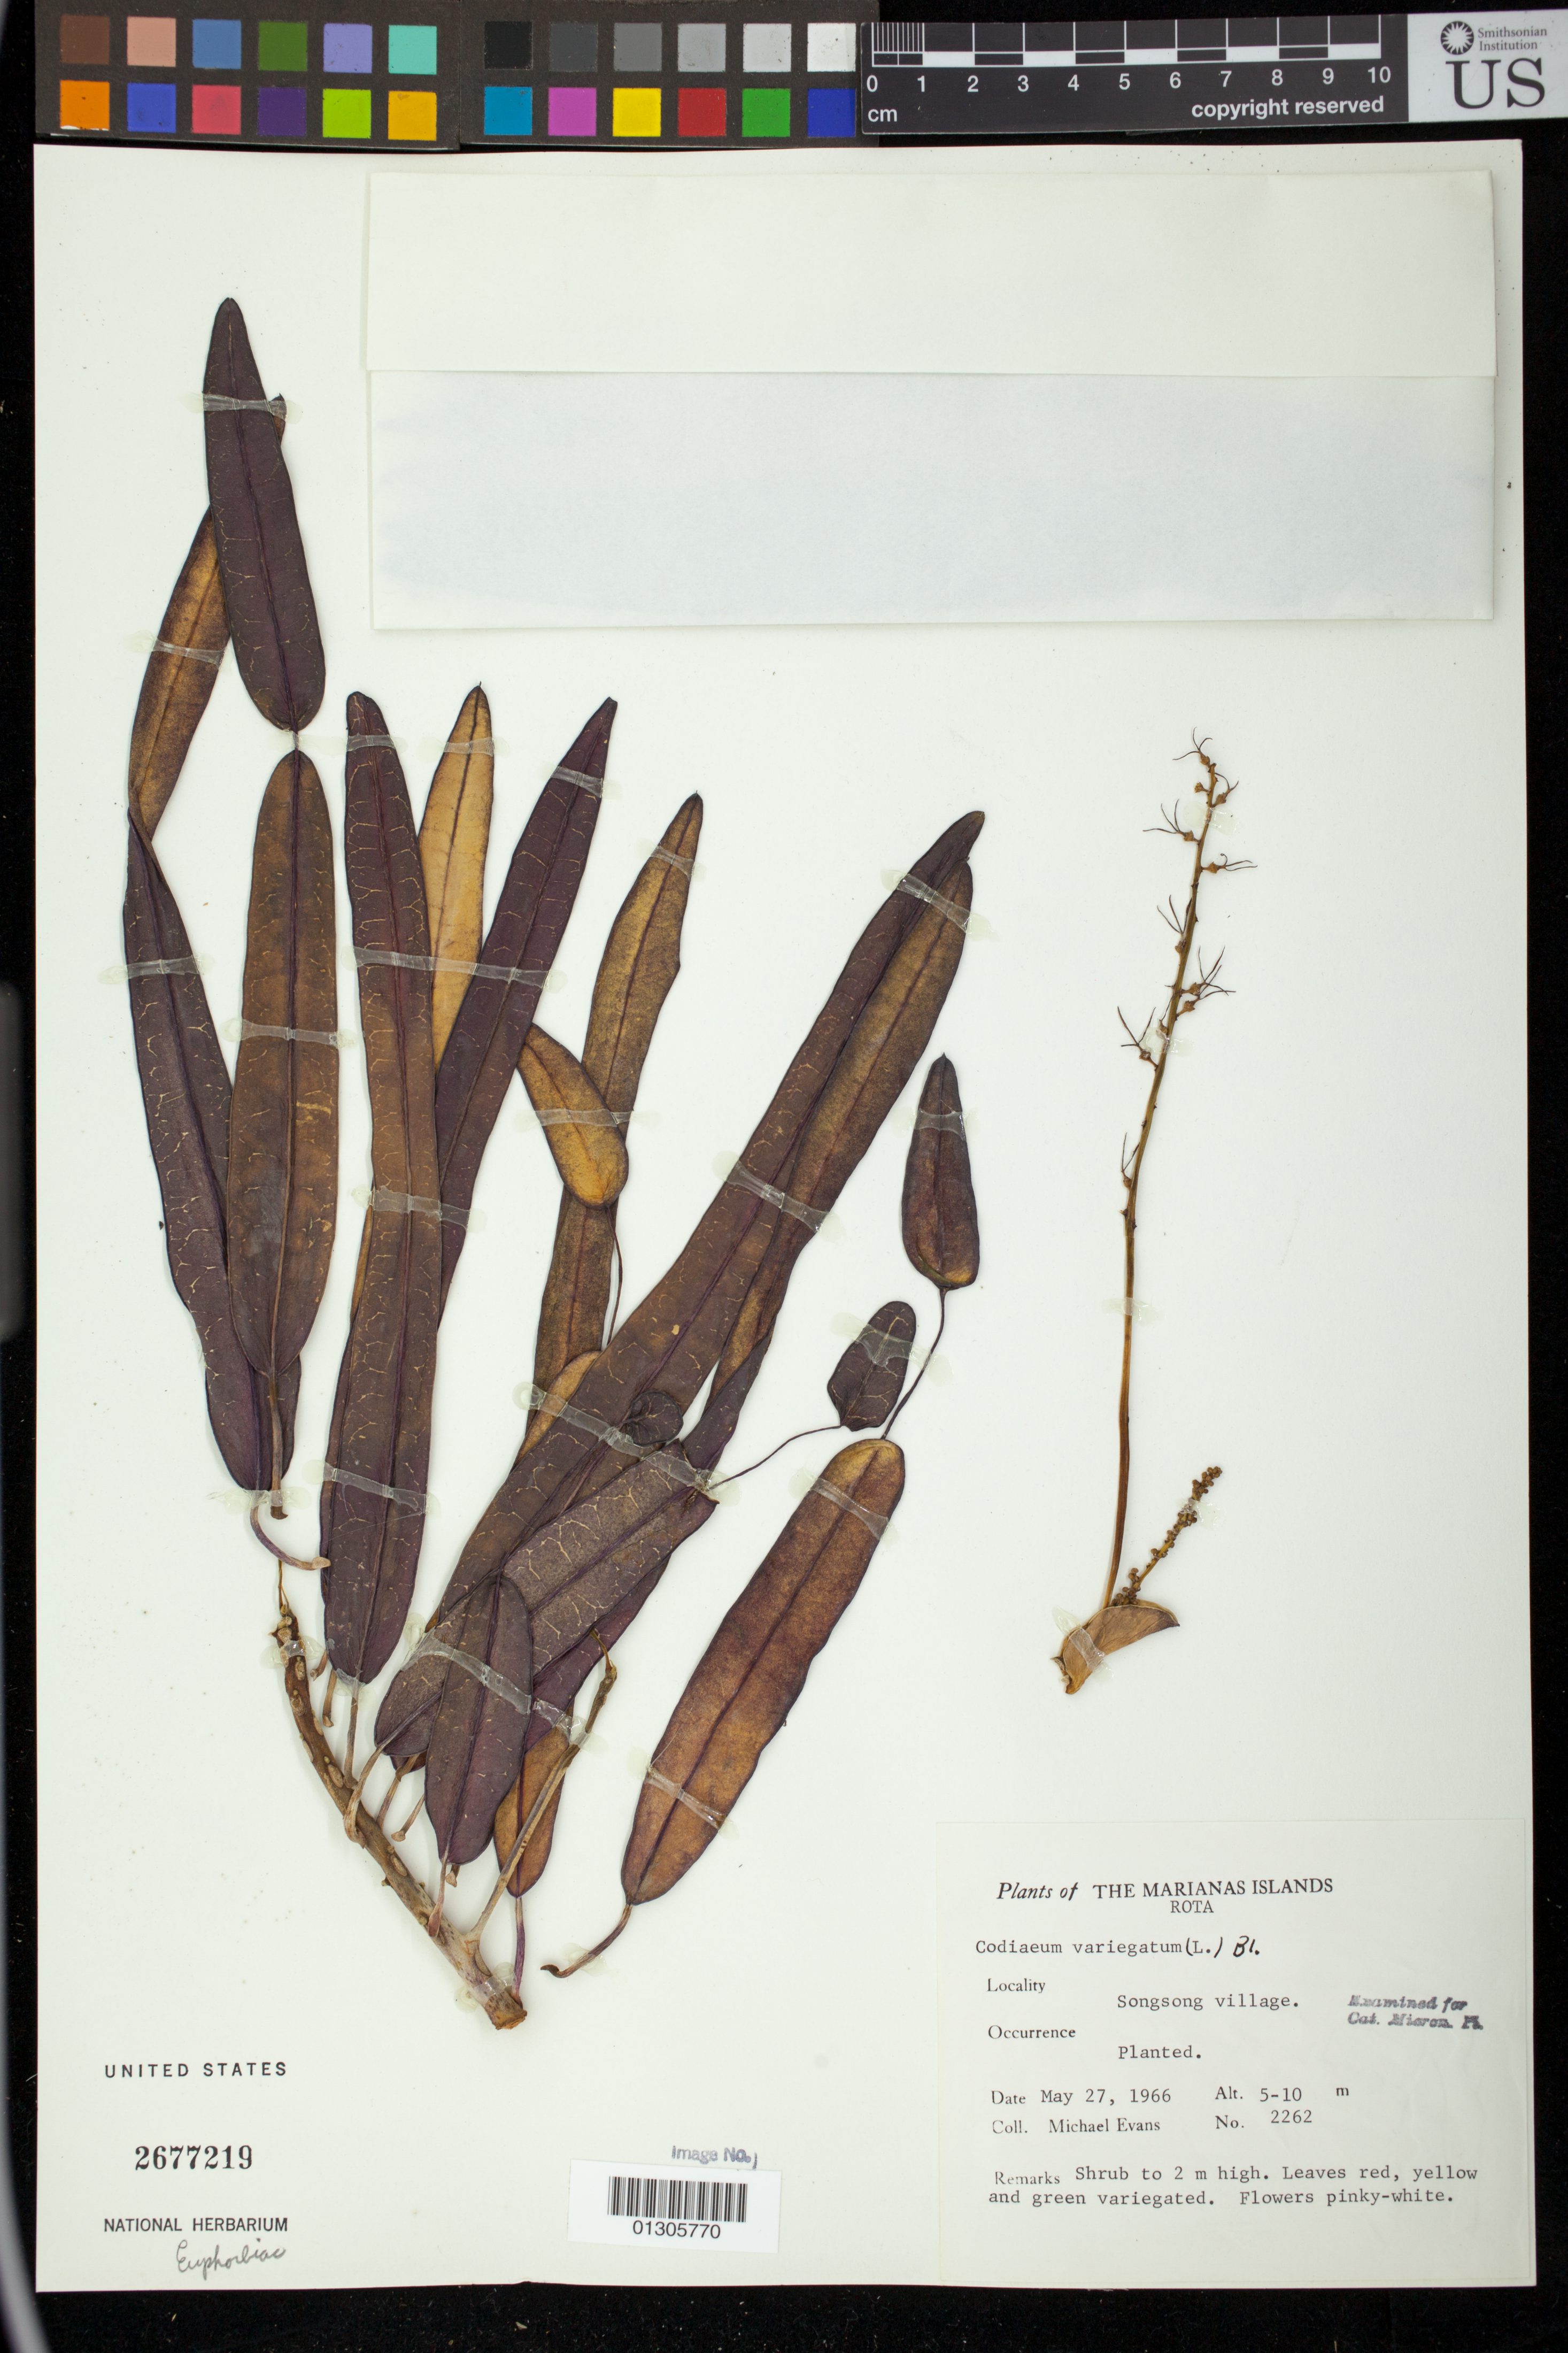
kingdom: Plantae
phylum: Tracheophyta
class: Magnoliopsida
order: Malpighiales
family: Euphorbiaceae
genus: Codiaeum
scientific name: Codiaeum variegatum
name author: (L.) Rumph. ex A. Juss.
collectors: M. Evans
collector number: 2262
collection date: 1966-05-27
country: Northern Mariana Islands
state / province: Rota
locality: Songsong Village.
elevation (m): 5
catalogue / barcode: US 2677219